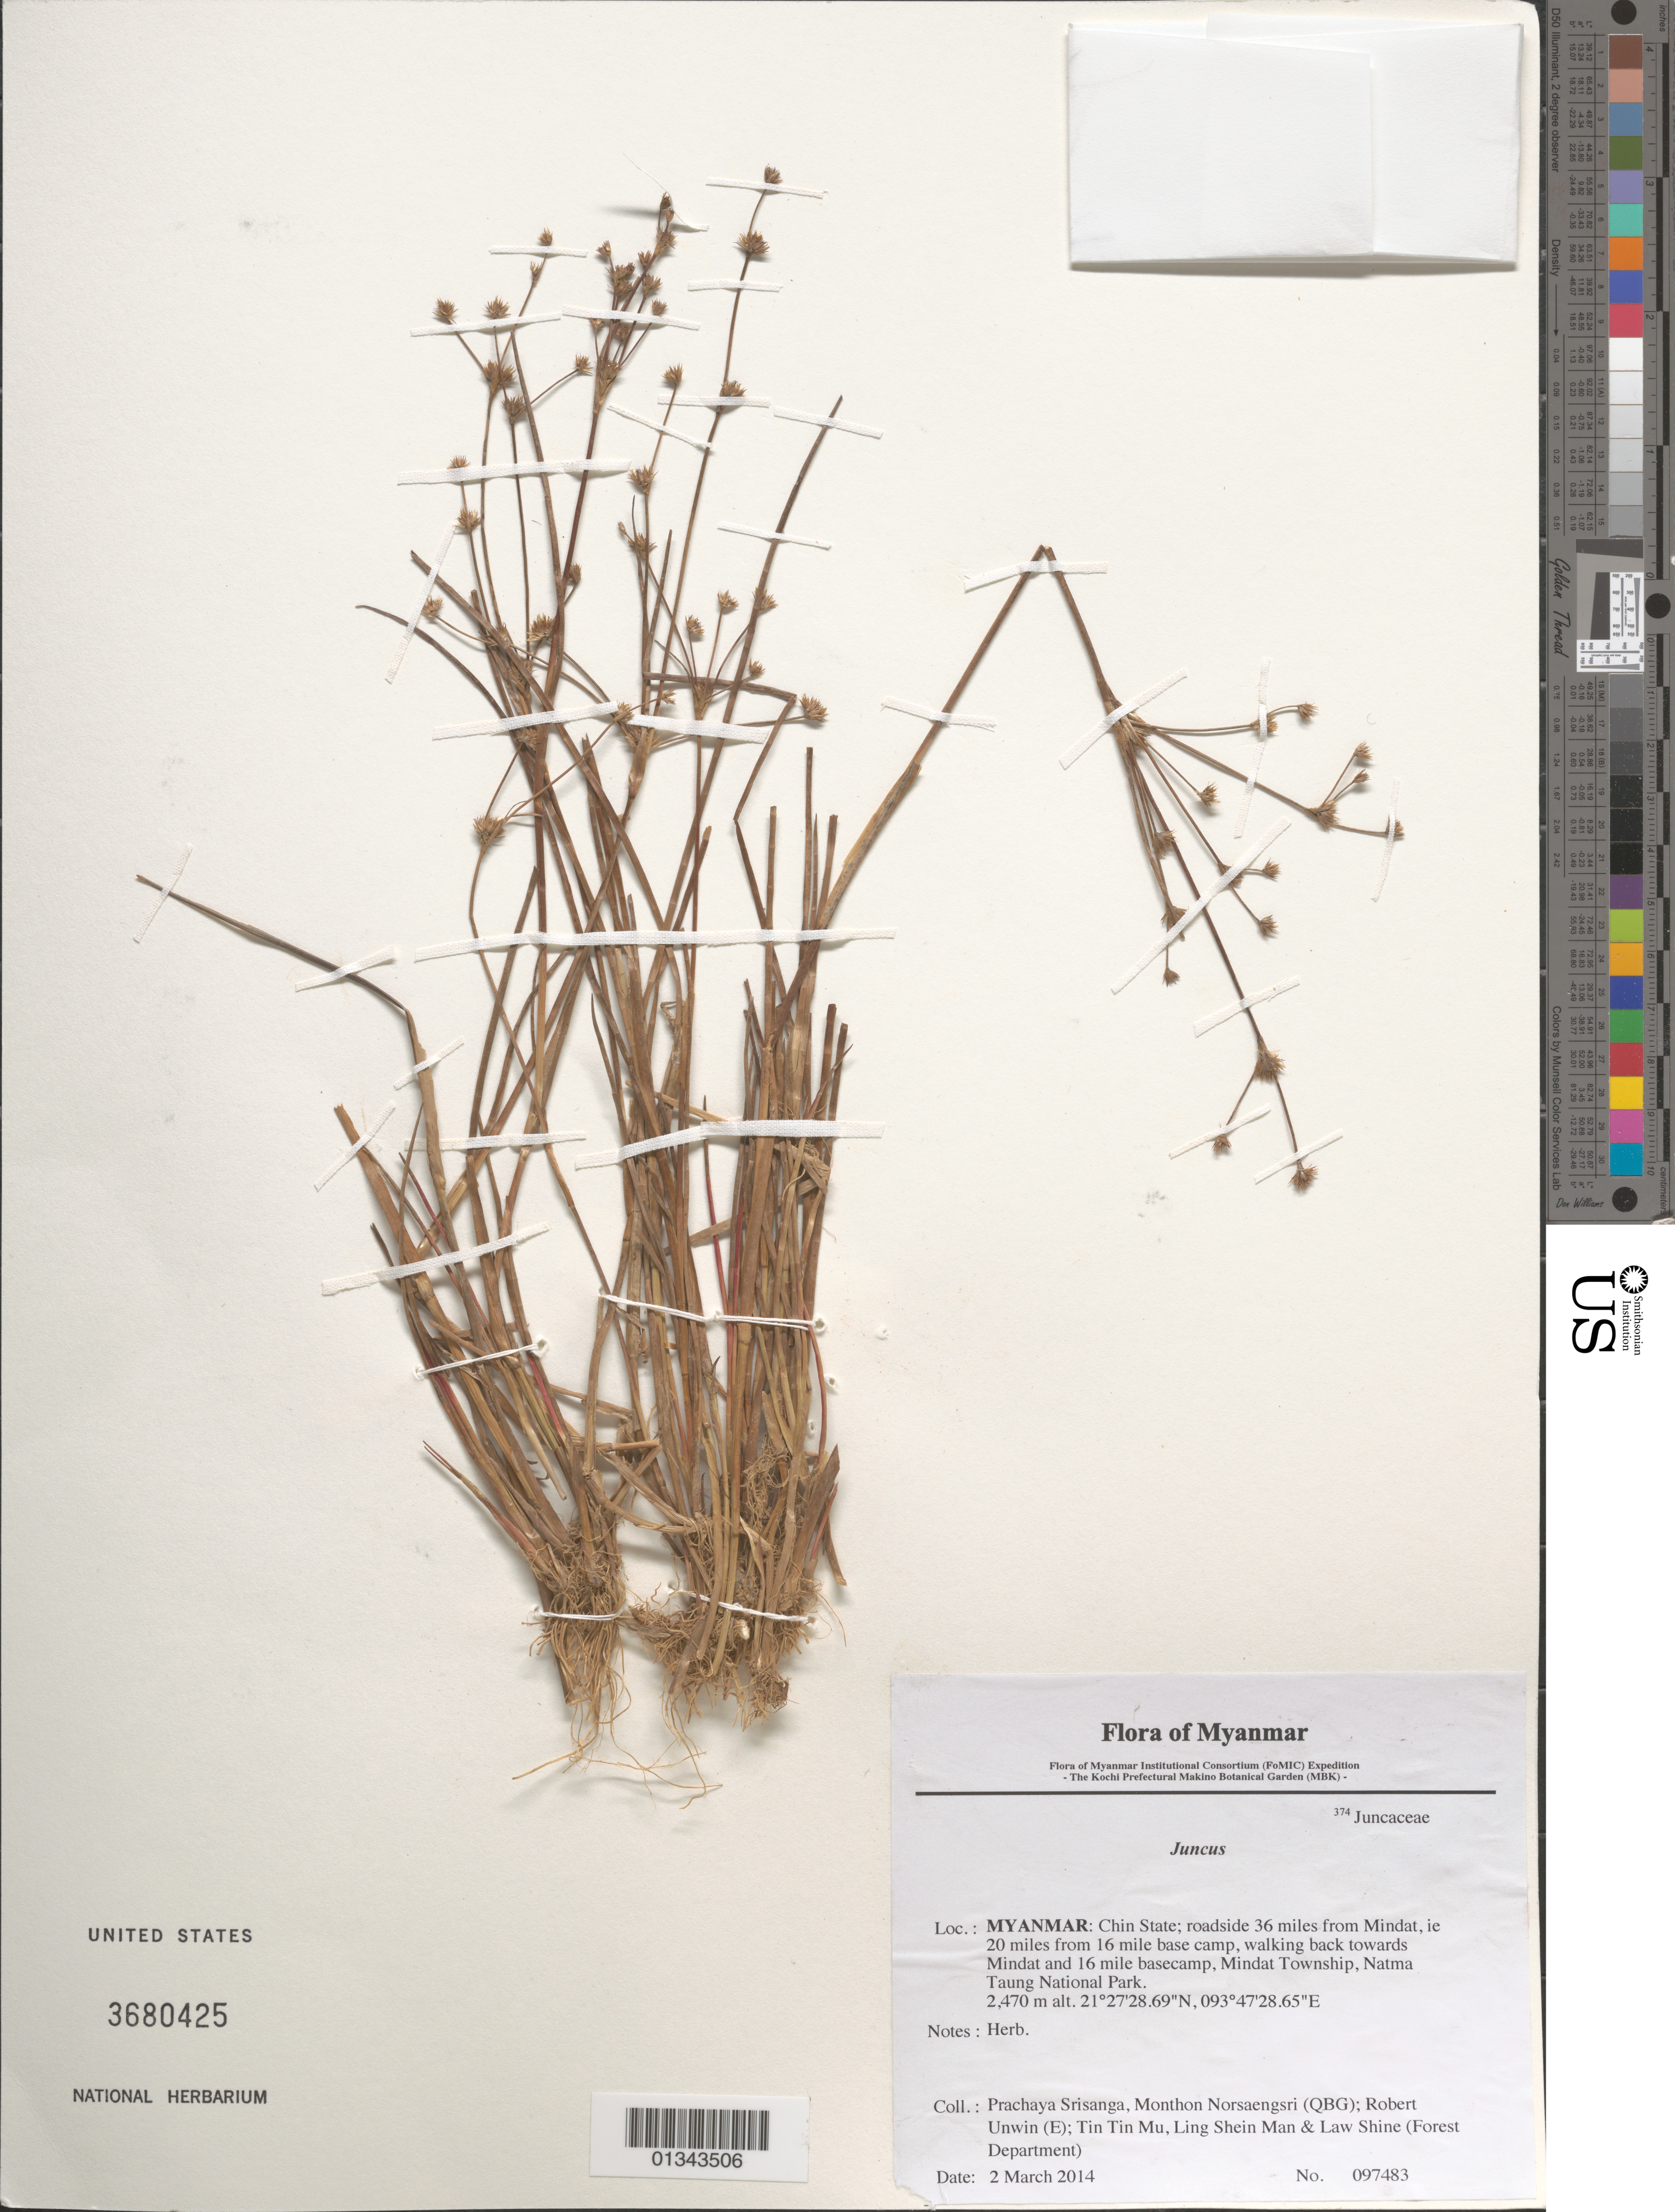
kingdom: Plantae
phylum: Tracheophyta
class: Liliopsida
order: Poales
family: Juncaceae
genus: Juncus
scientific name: Juncus sp.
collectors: P. Srisanga, M. Norsaengsri, R. Unwin, Tin Tin Mu, Ling Shein Man & L. Shine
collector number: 97483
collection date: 2014-03-02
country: Myanmar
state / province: Chin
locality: Roadside 36 miles from Mindat, ie 20 miles from 16 mile base camp, walking back towards Mindat and 16 mile basecamp, Mindat Township, Natma Taung National Park.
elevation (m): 2470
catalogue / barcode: US 3680425